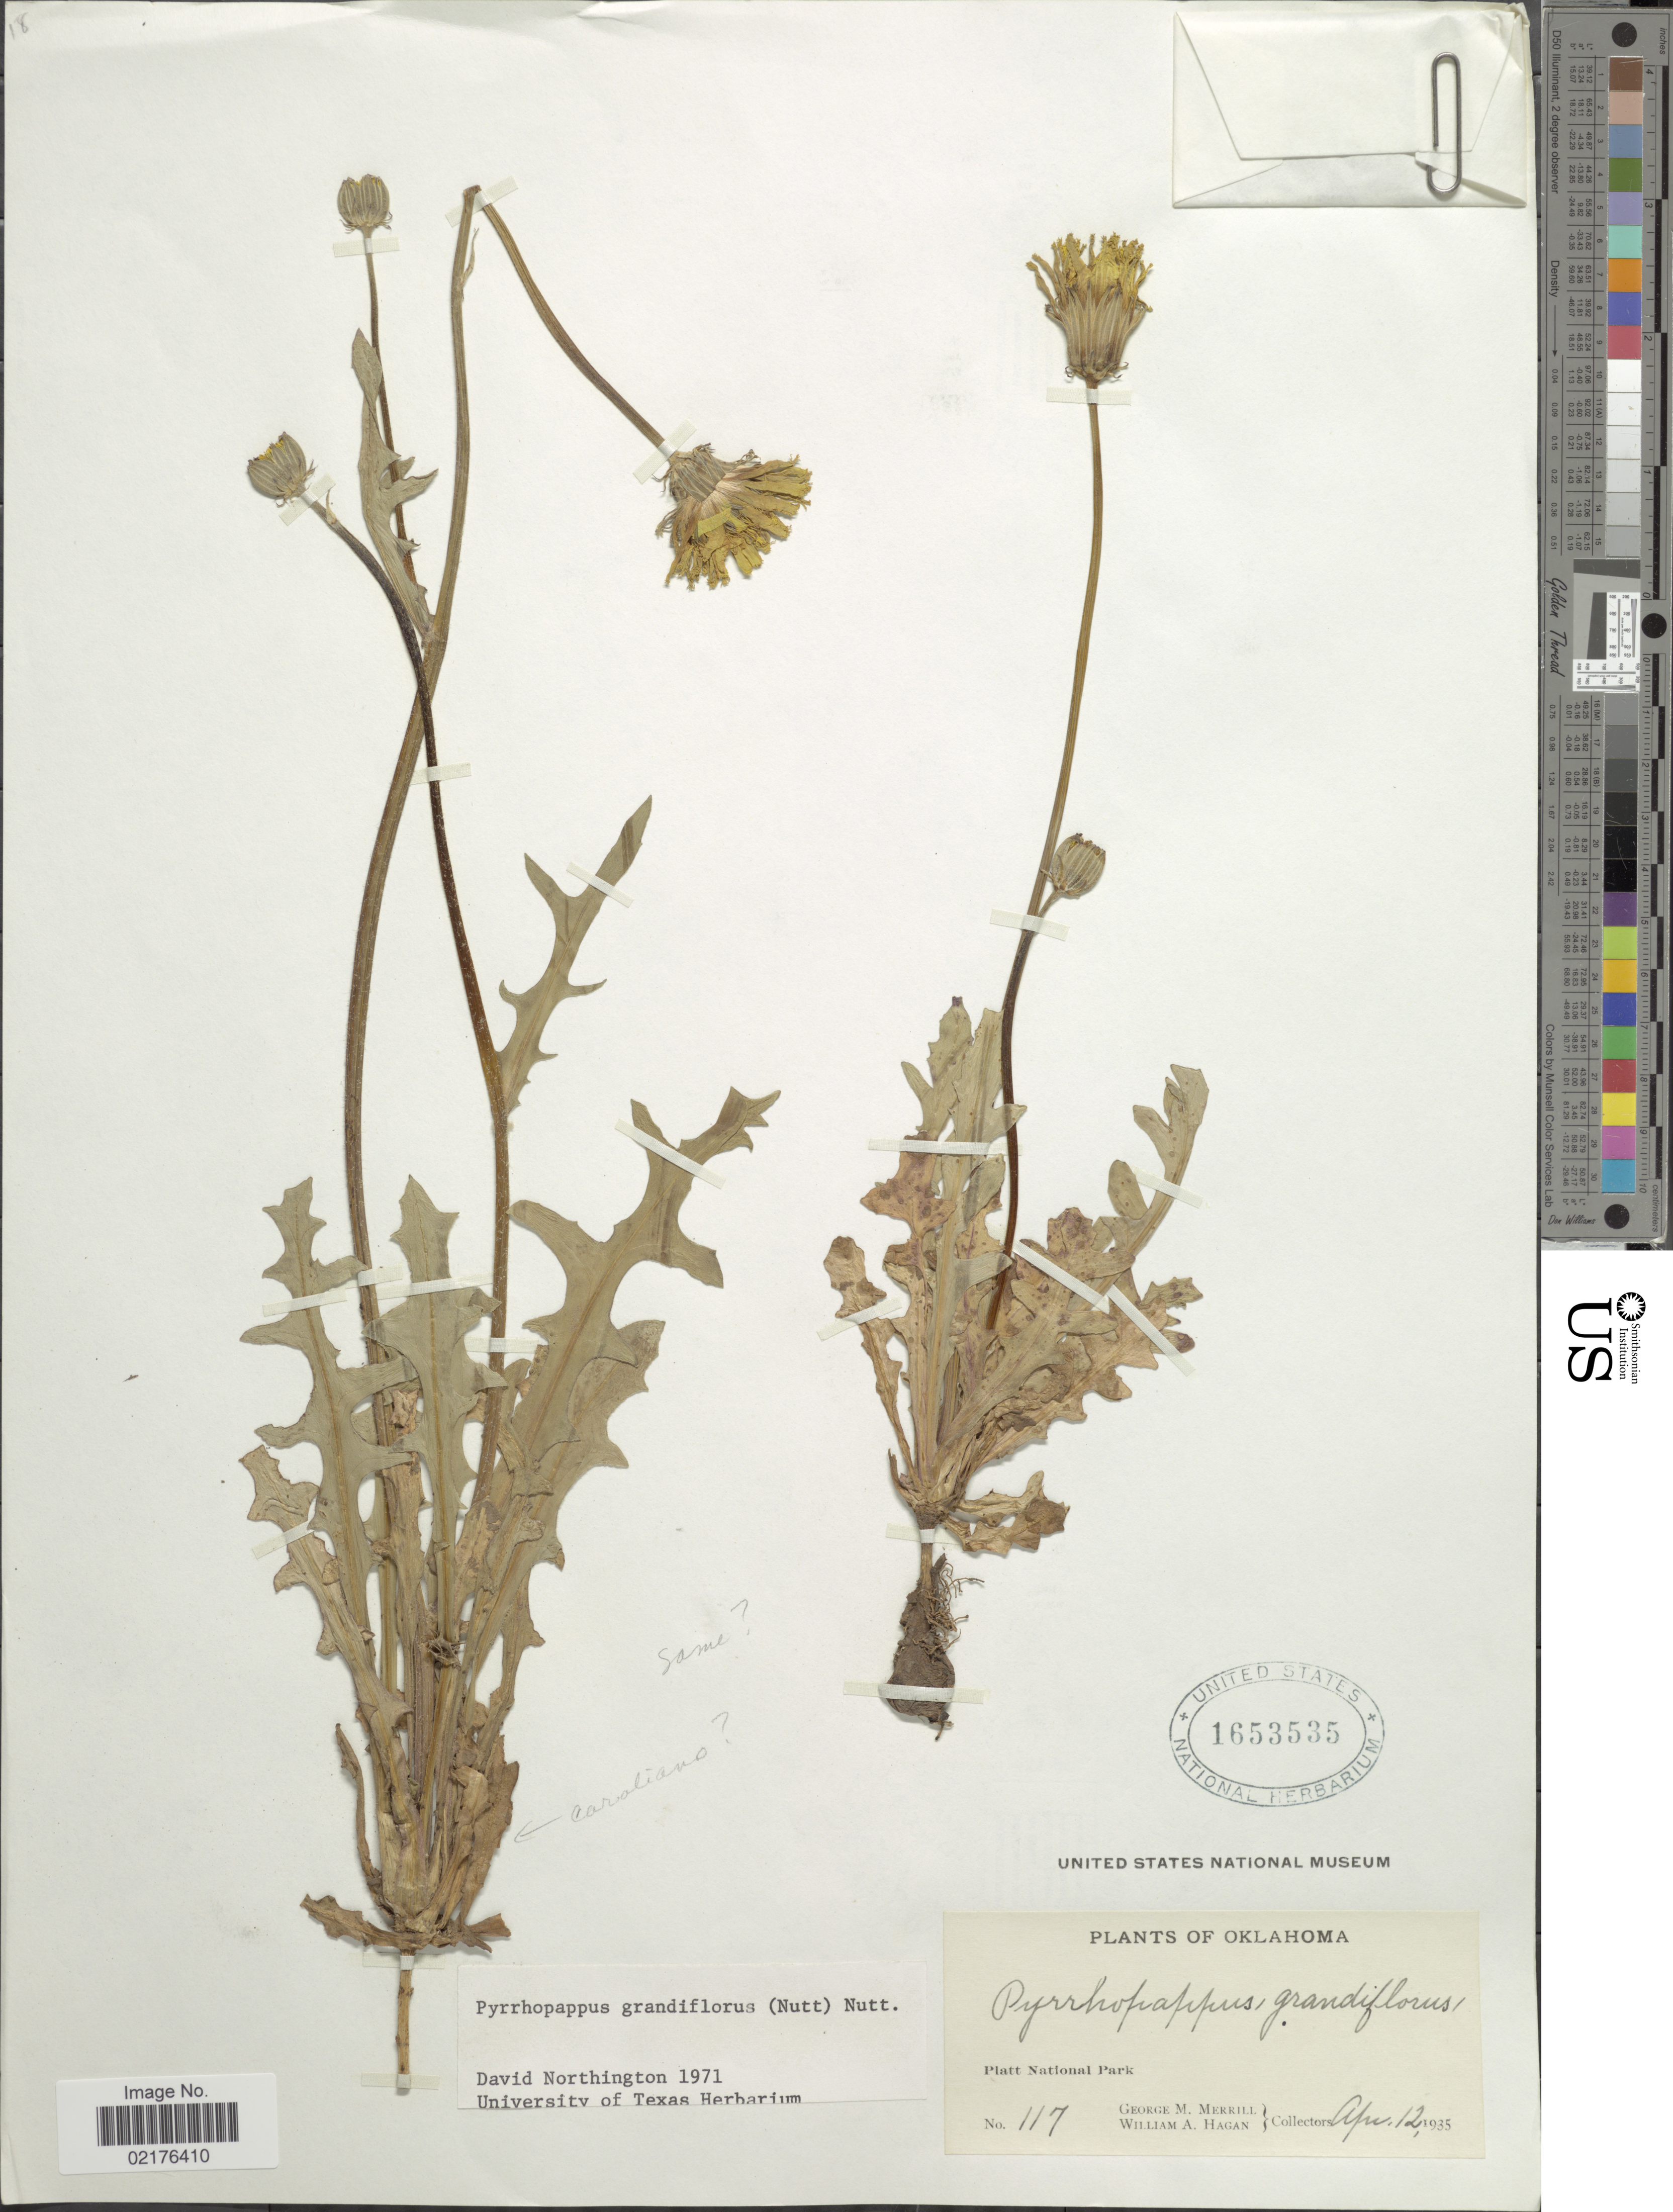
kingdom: Plantae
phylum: Tracheophyta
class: Magnoliopsida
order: Asterales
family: Asteraceae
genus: Pyrrhopappus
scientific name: Pyrrhopappus grandiflorus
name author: (Nutt.) Nutt.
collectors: G. M. Merrill & W. Hagan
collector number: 117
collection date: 1935-04-12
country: United States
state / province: Oklahoma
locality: Platt National Park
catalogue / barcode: US 1653535